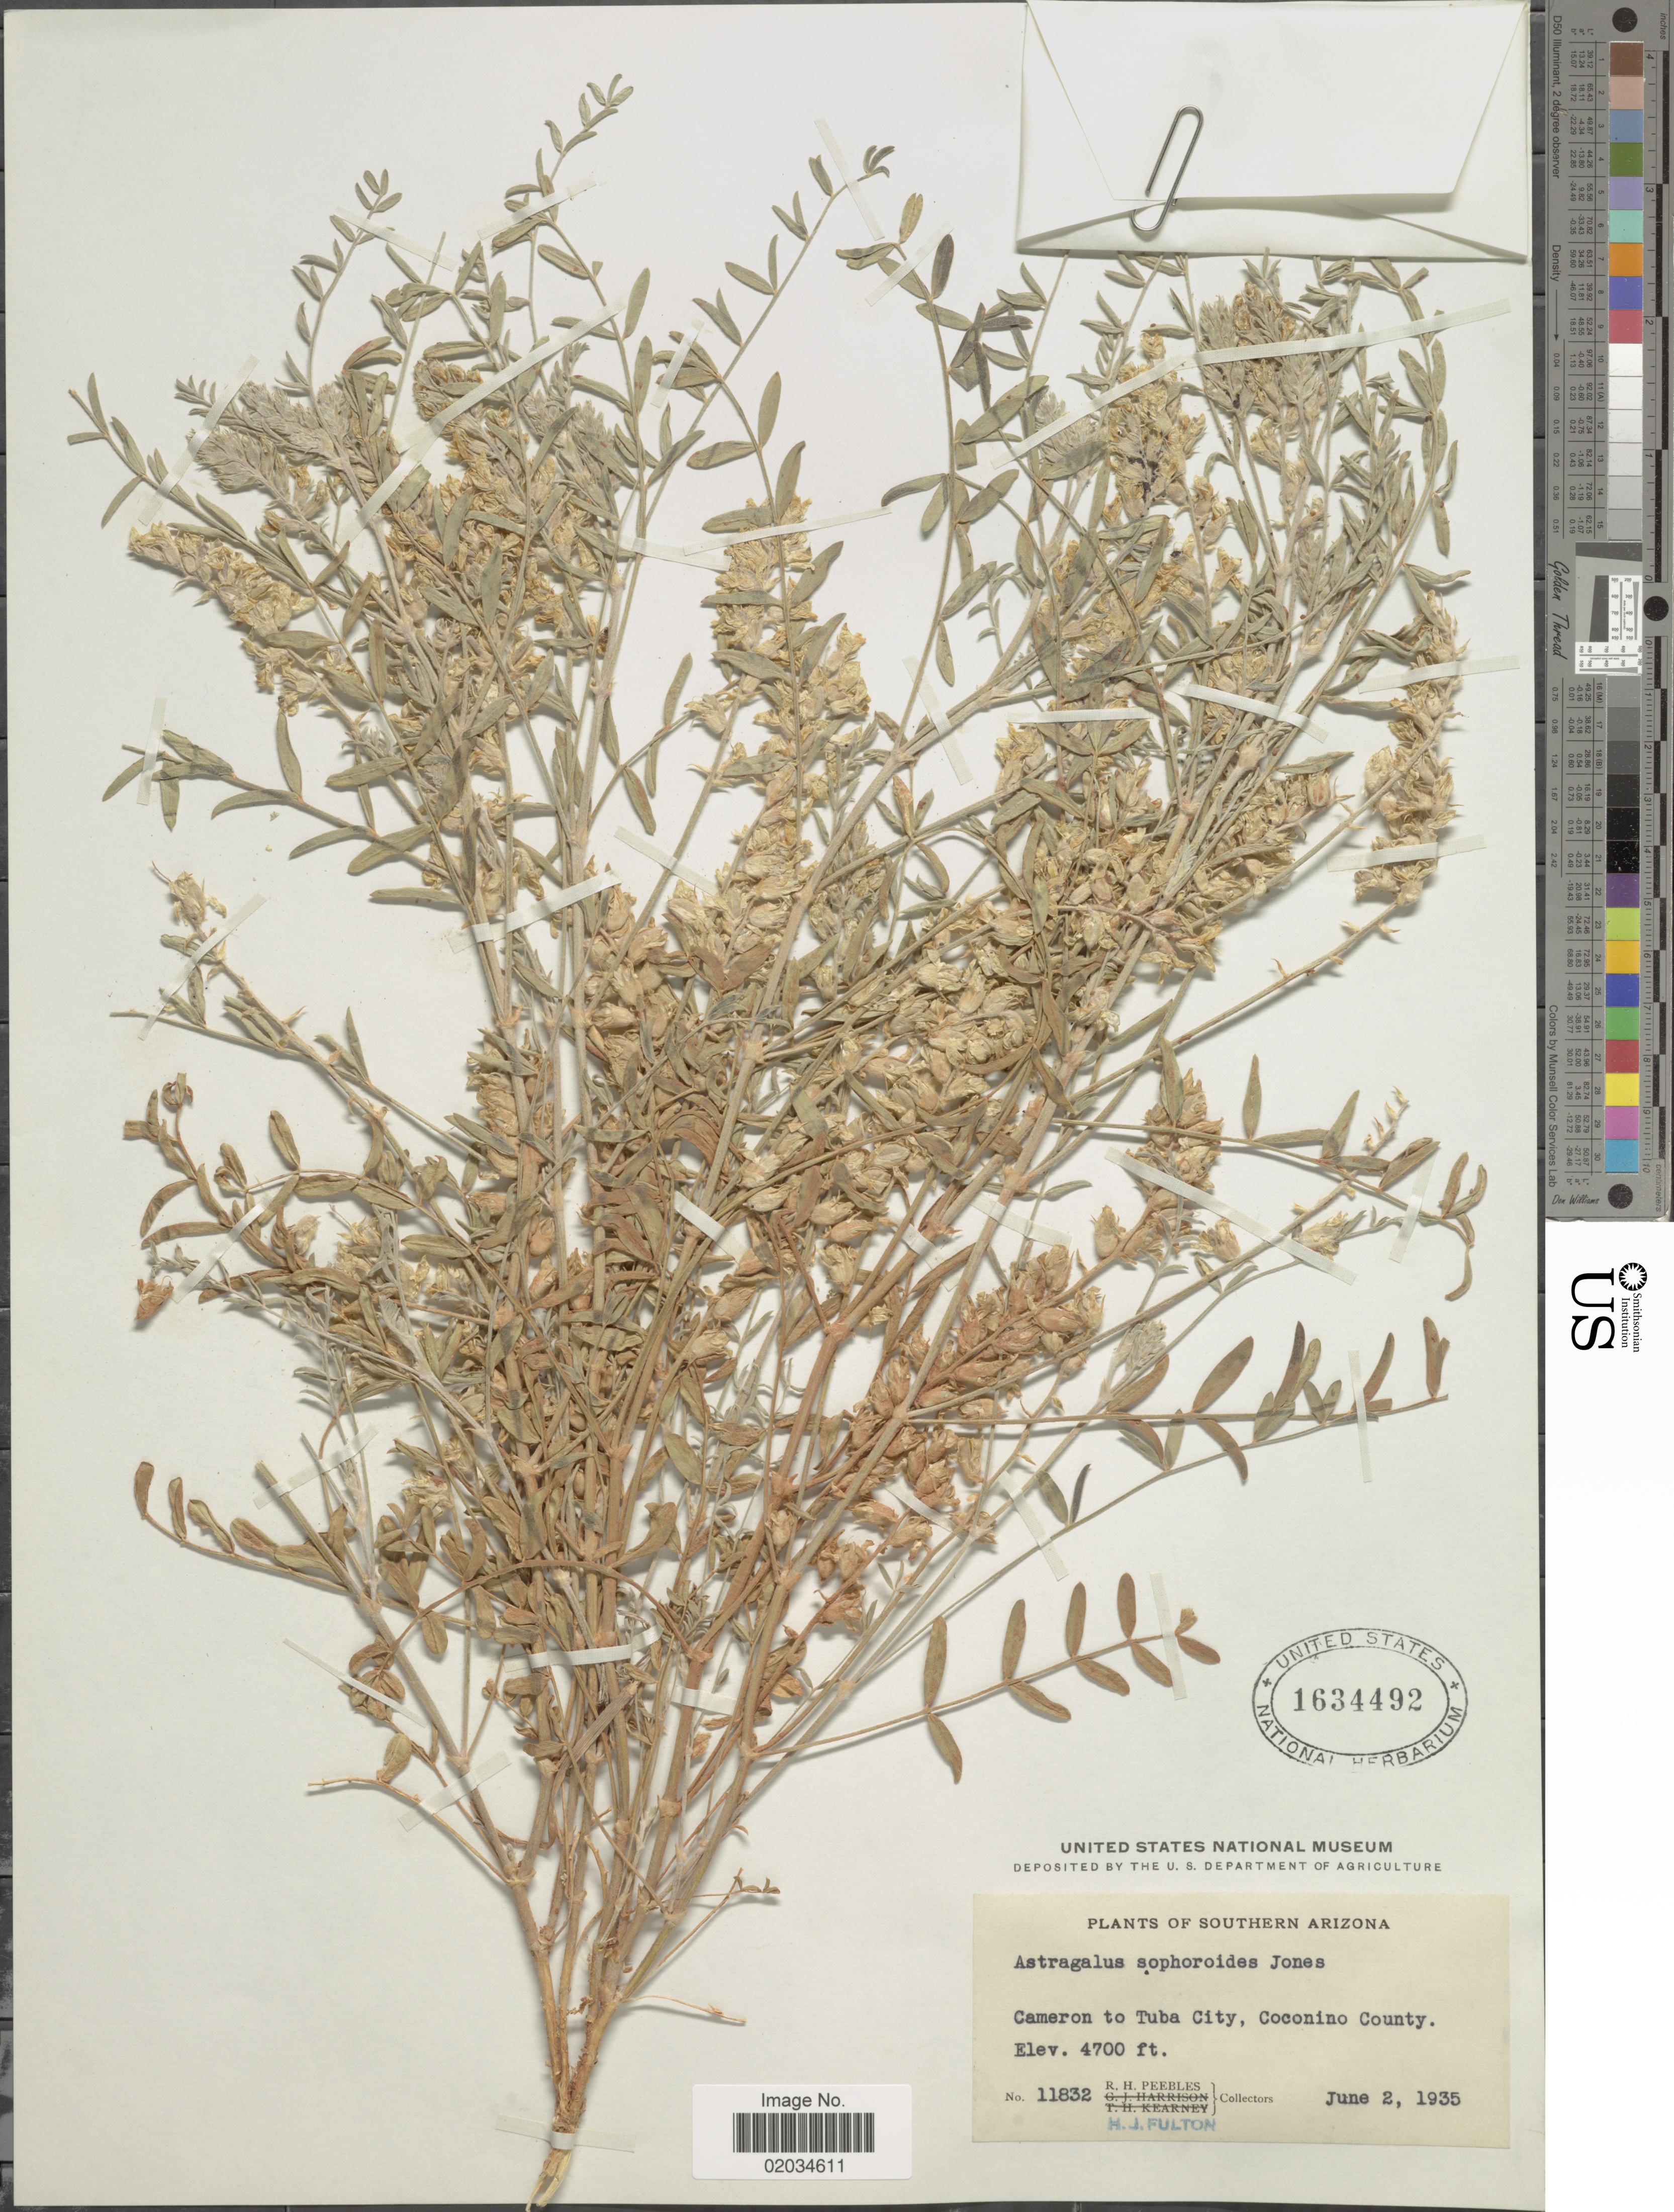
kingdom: Plantae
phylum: Tracheophyta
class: Magnoliopsida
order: Fabales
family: Fabaceae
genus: Astragalus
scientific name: Astragalus sophoroides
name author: M.E. Jones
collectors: R. H. Peebles & H. Fulton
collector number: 11832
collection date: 1935-06-02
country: United States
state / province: Arizona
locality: Southern Arizona, Cameron to Tuba City, Coconino County.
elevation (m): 1433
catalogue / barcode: US 1634492